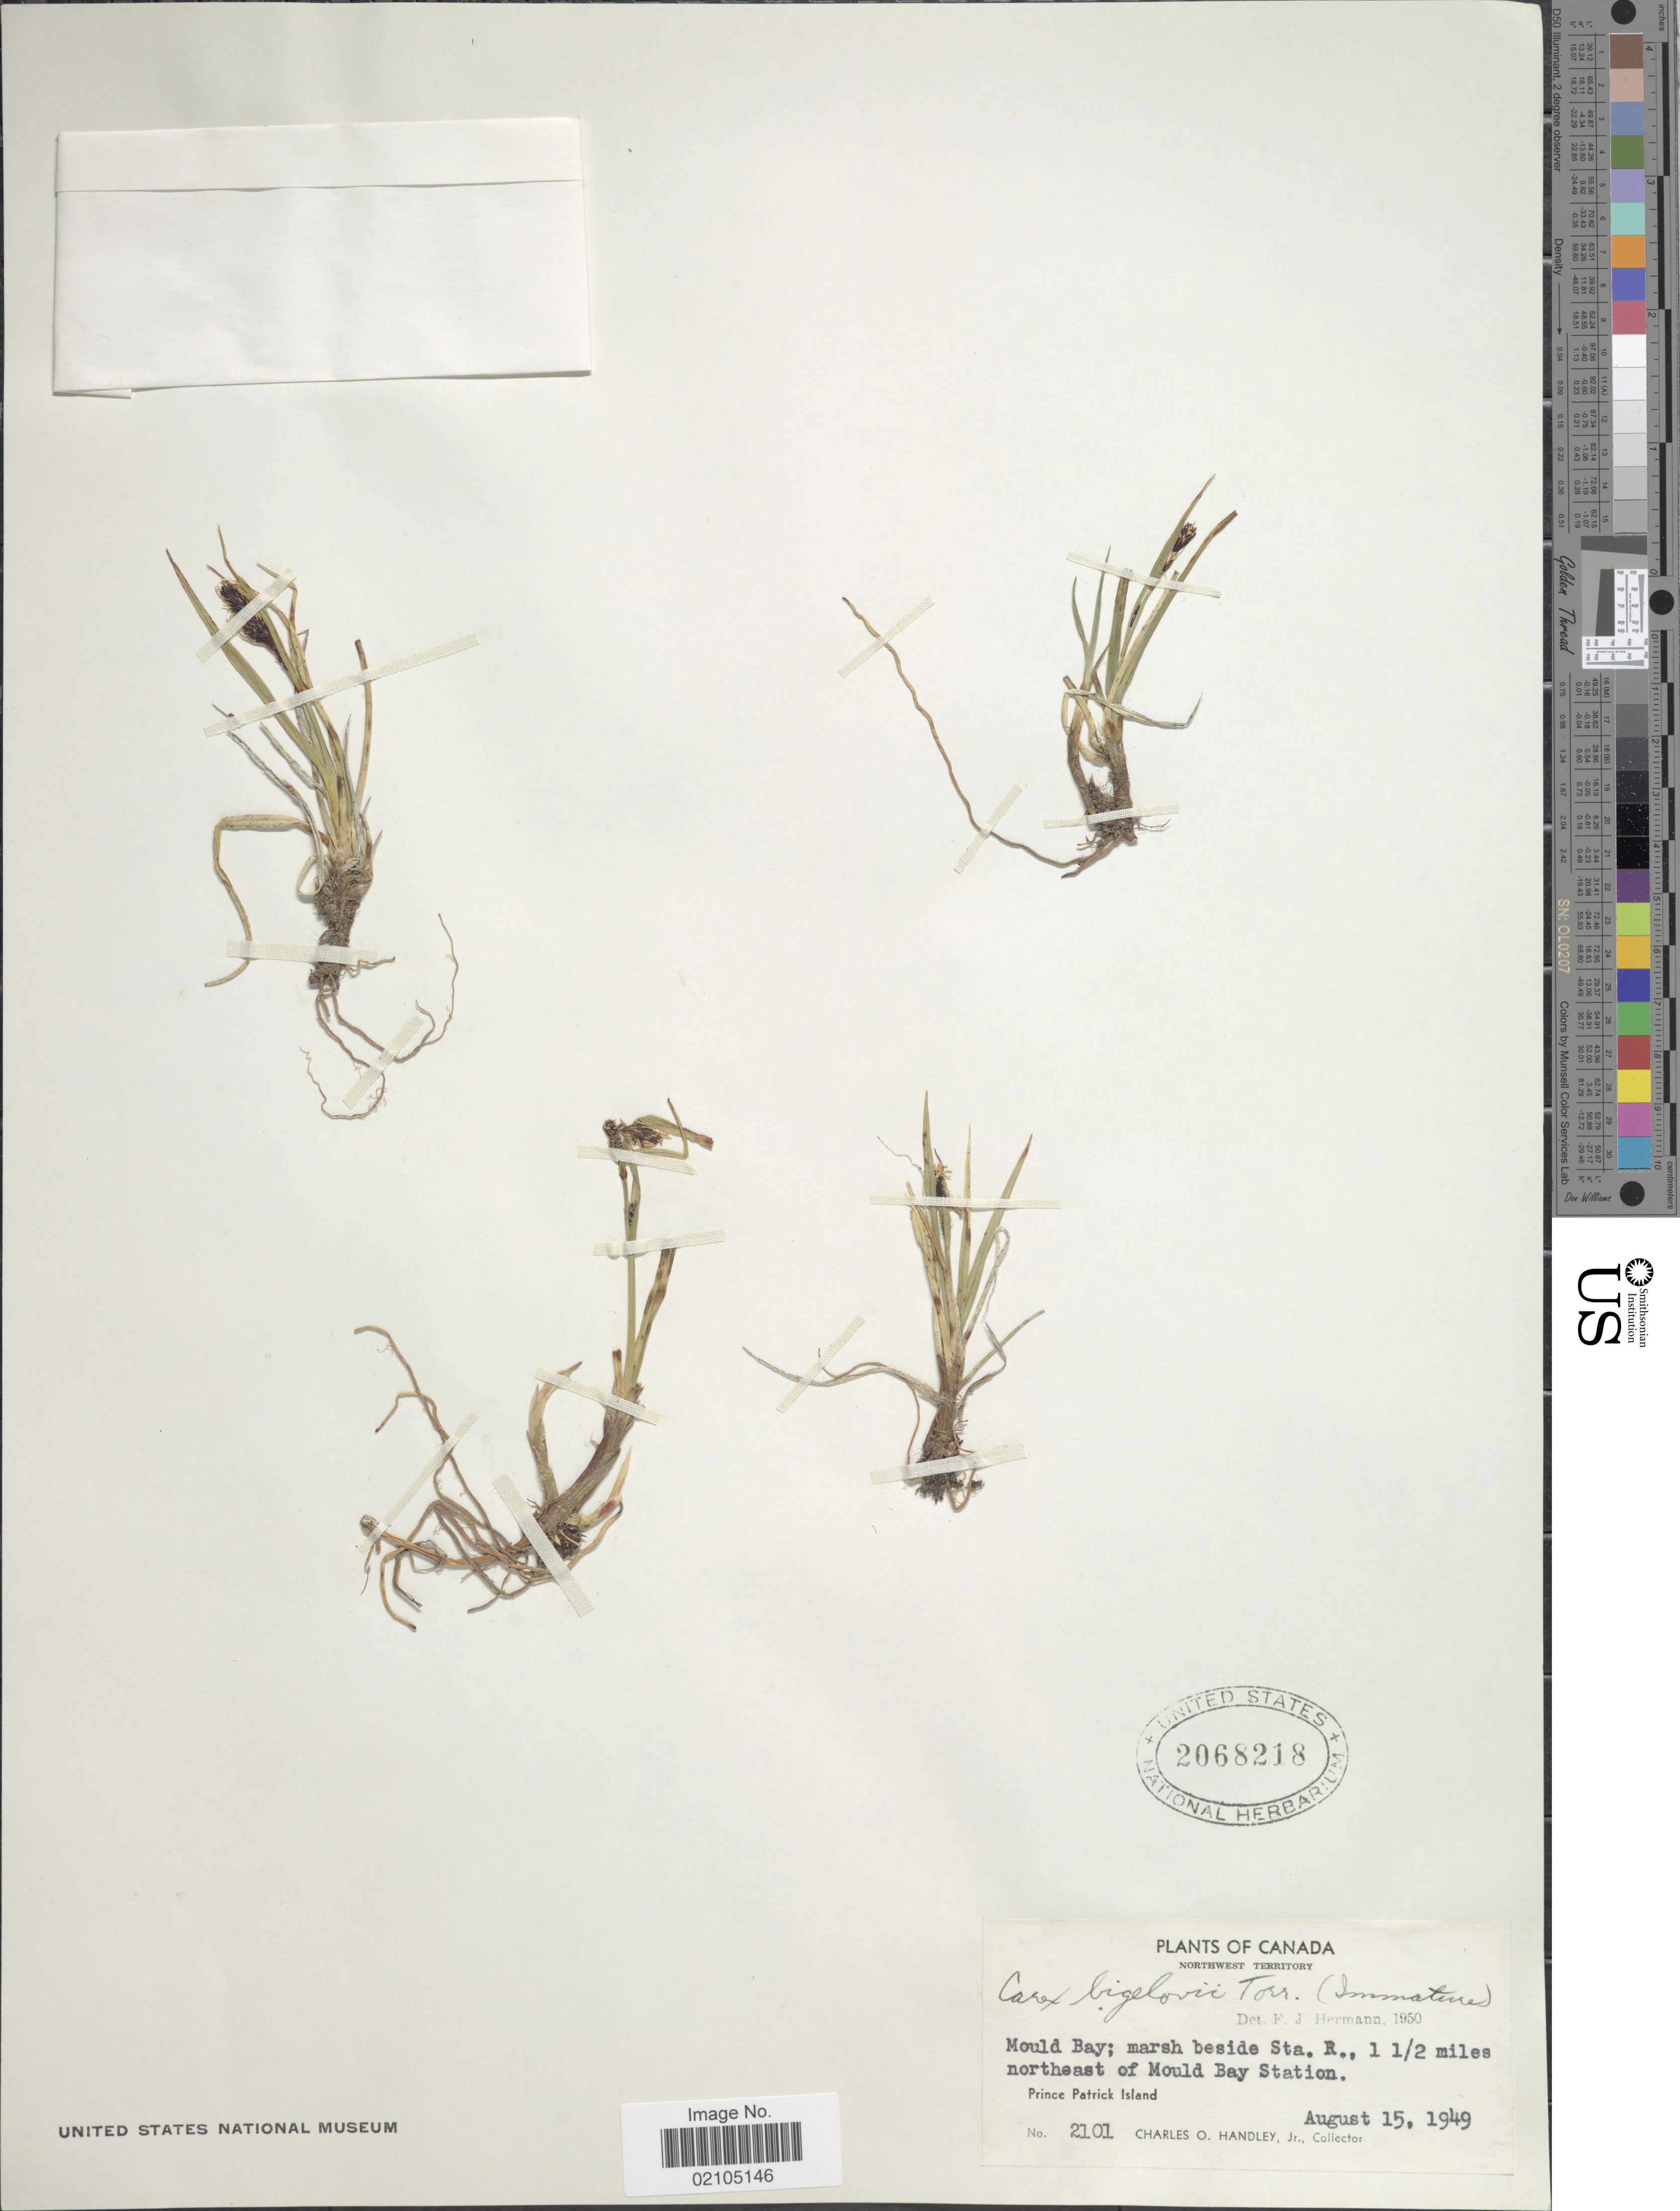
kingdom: Plantae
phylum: Tracheophyta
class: Liliopsida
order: Poales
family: Cyperaceae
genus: Carex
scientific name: Carex bigelowii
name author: Torr. ex Schwein.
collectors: C. Handley Jr.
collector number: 2101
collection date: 1949-08-15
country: Canada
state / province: Northwest Territories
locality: Northwest Territory. Mould Bay; marsh beside Sta. R., 1 1/2 miles northeast of Mould Bay Station. Prince Patrick Island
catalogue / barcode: US 2068218